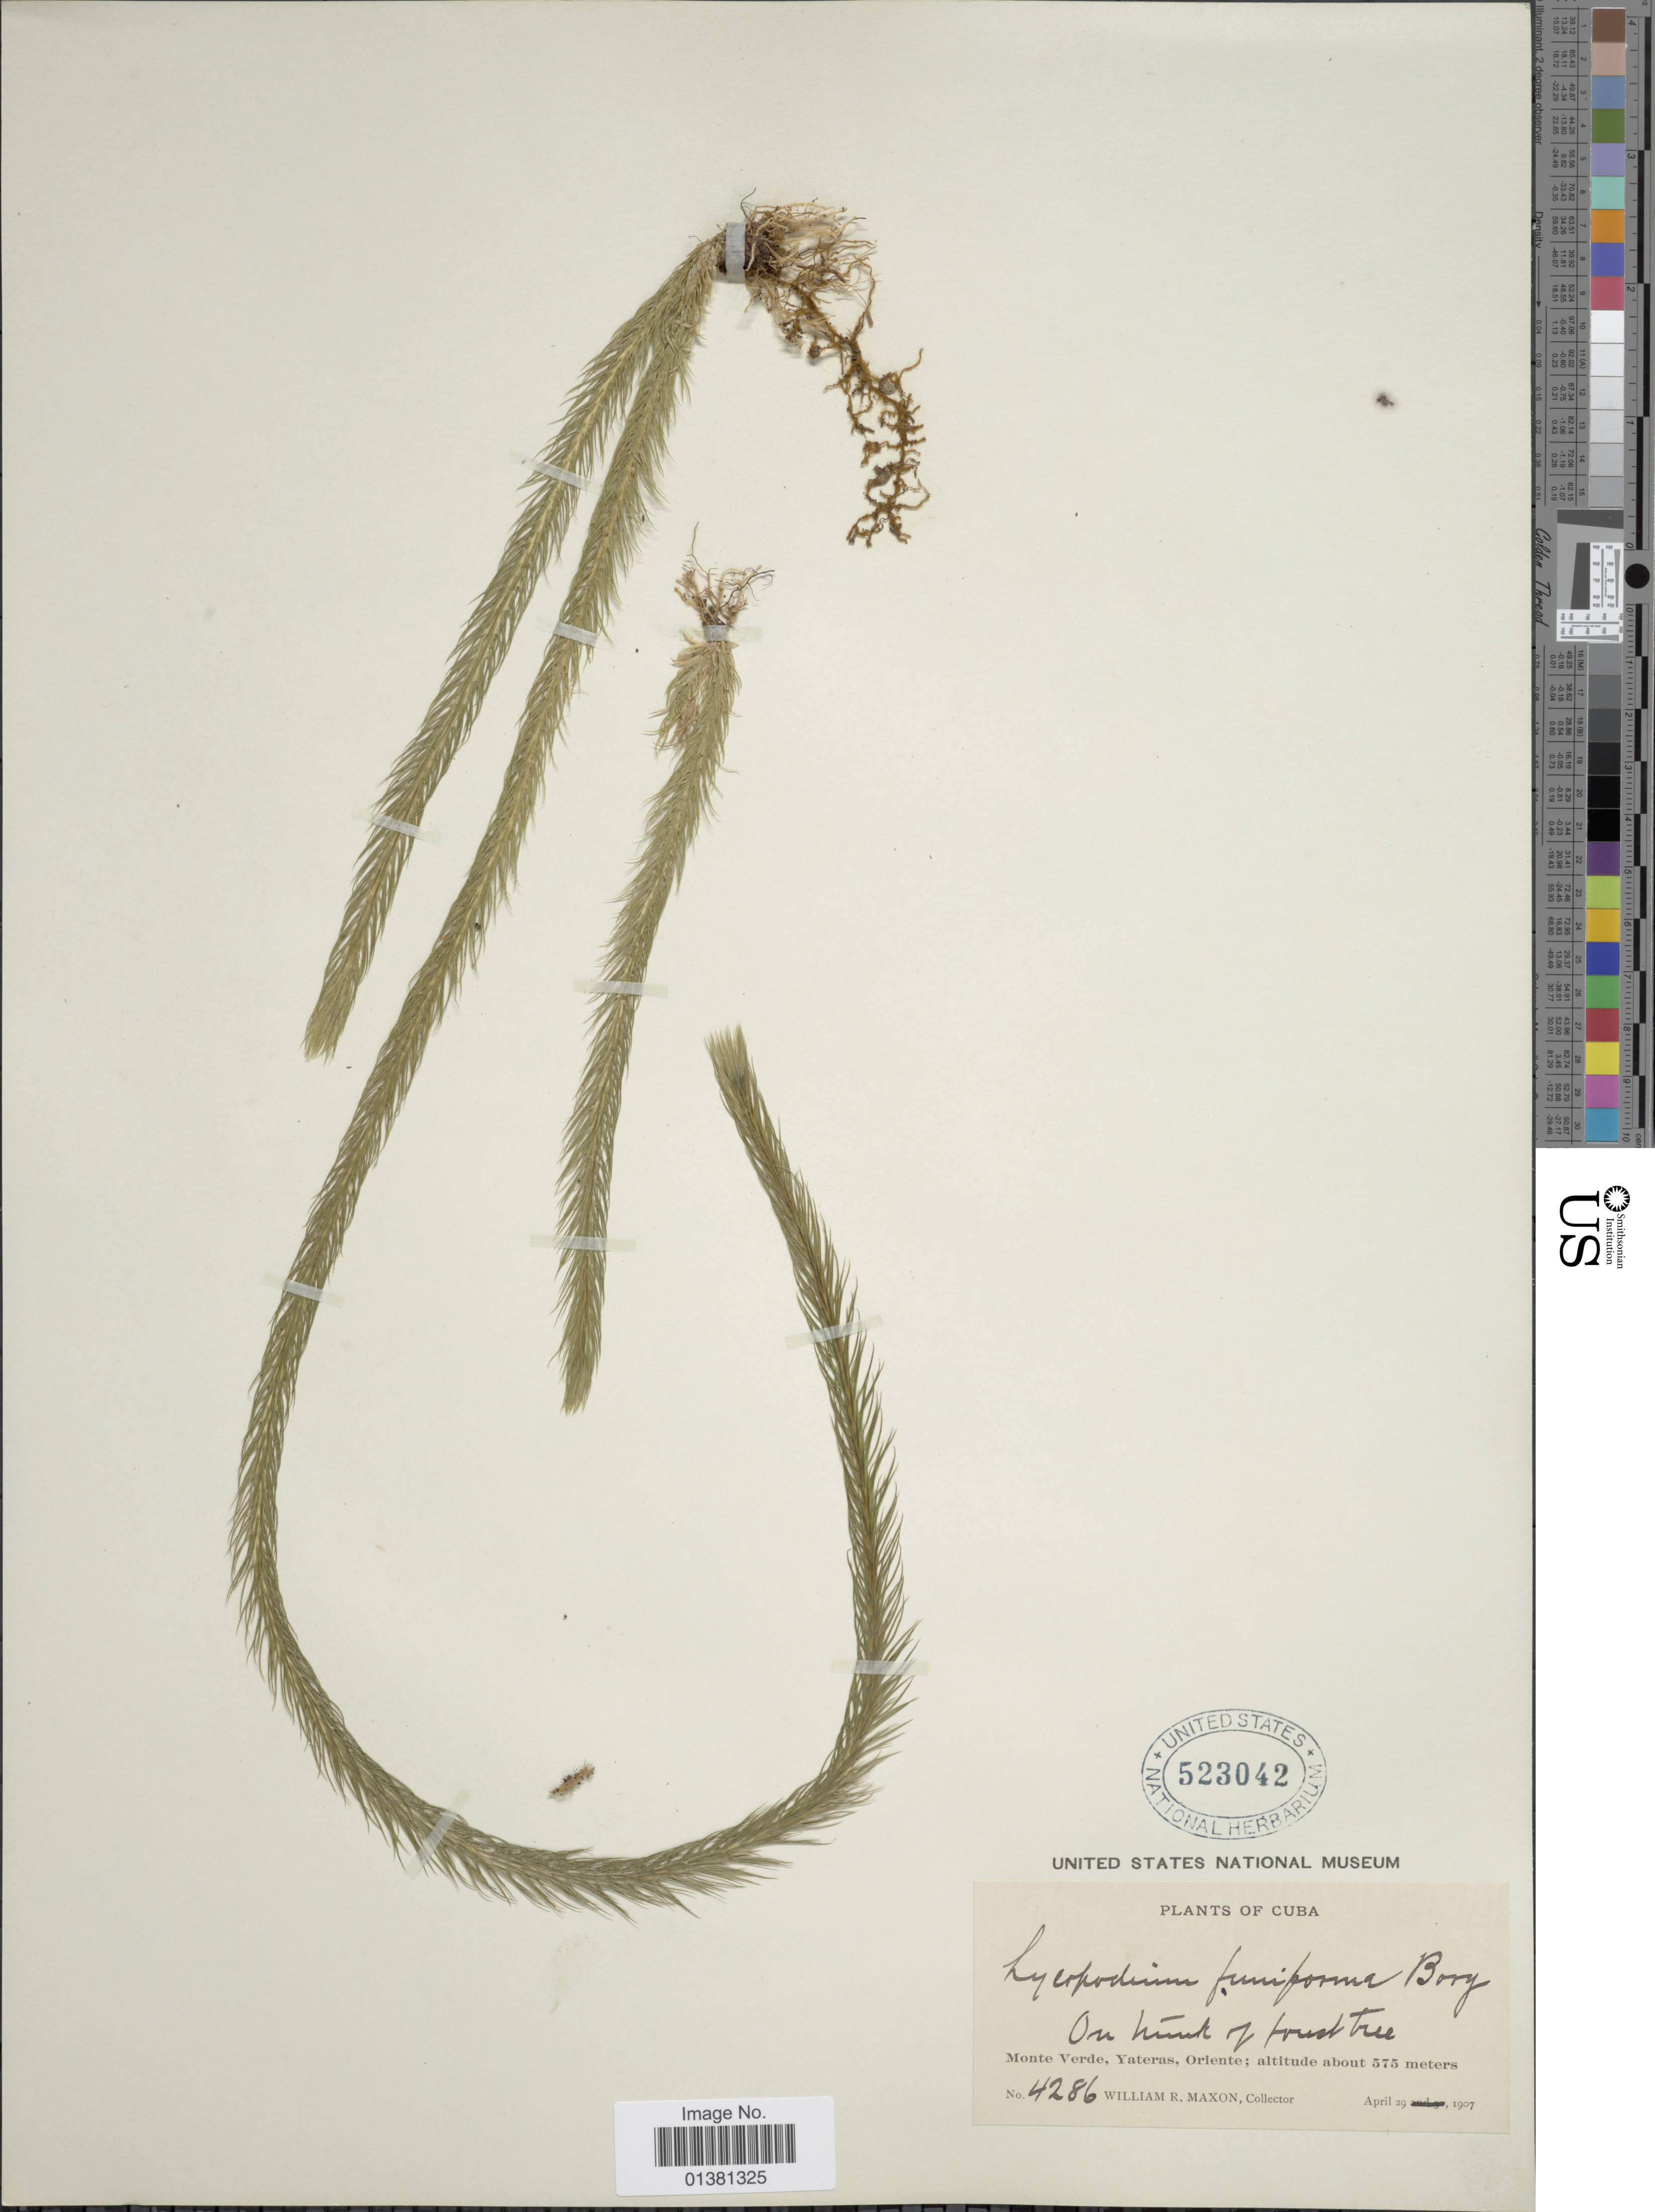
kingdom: Plantae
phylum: Tracheophyta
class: Lycopodiopsida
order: Lycopodiales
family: Lycopodiaceae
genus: Phlegmariurus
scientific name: Phlegmariurus funiformis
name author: (Cham. & Spring) B. Øllg.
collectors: W. R. Maxon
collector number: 4286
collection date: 1907-04-29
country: Cuba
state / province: Oriente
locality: Monte Verde, Yateras, Oriente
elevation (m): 575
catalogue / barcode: US 523042